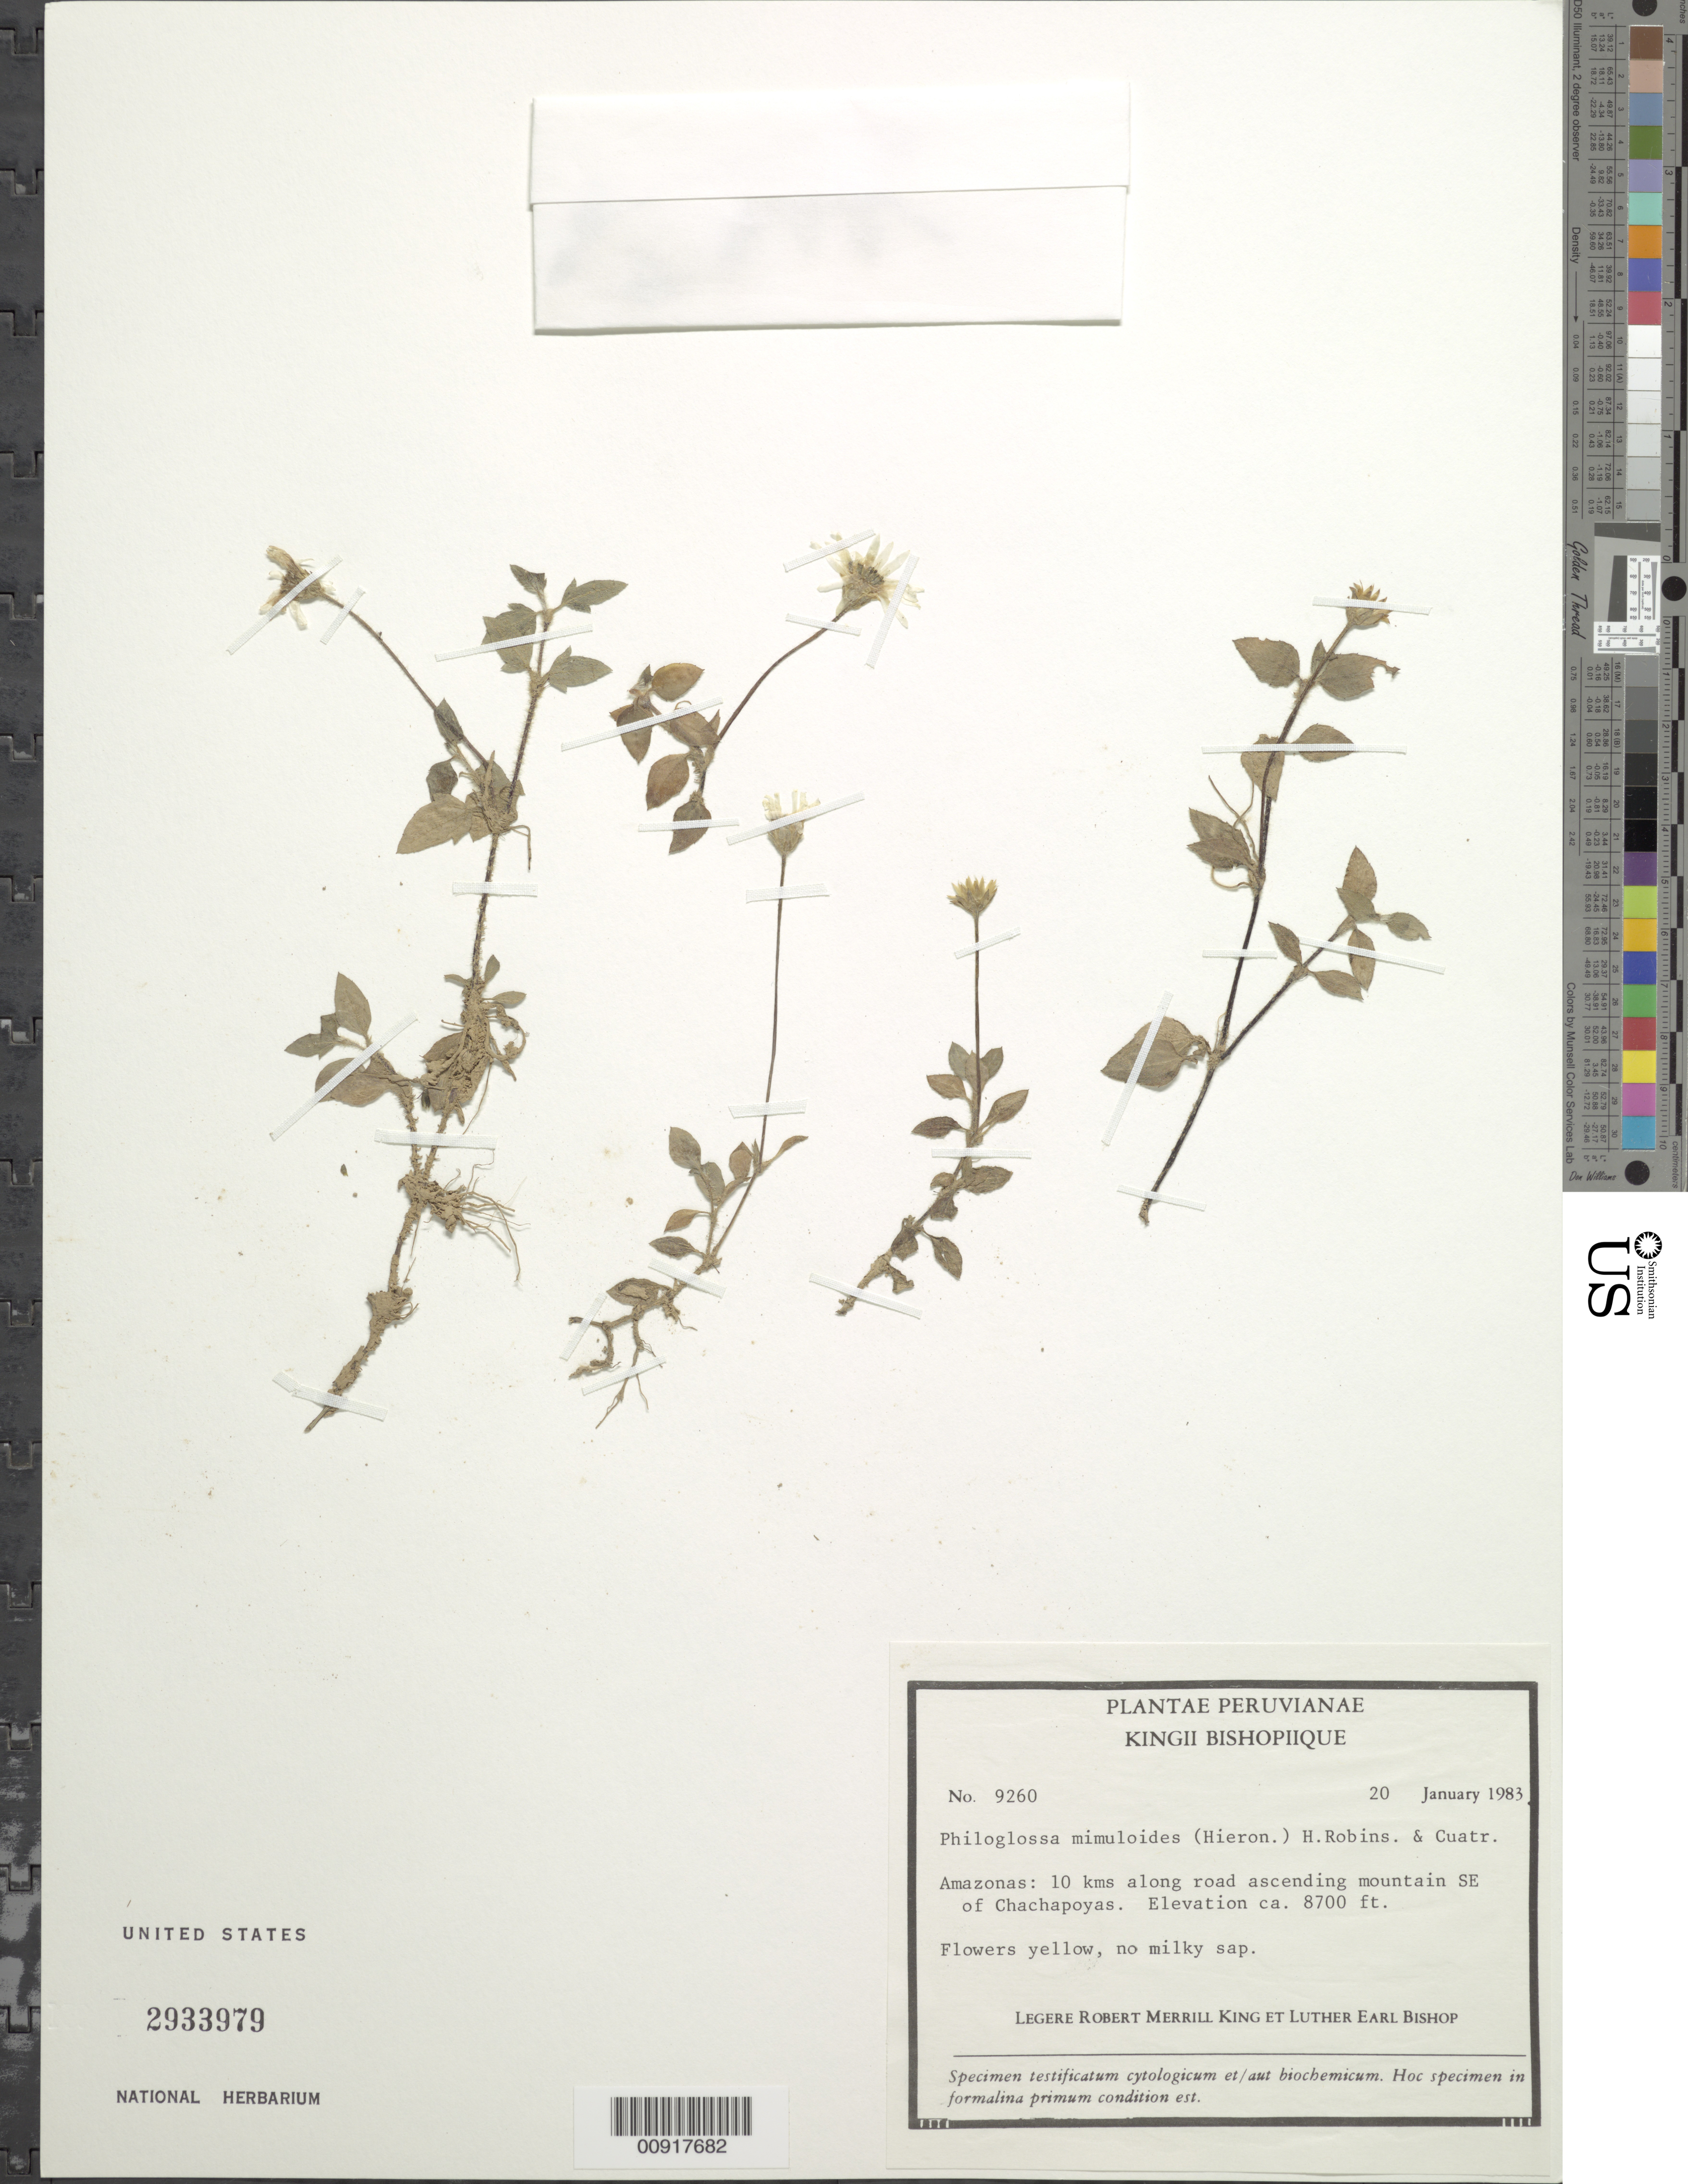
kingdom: Plantae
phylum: Tracheophyta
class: Magnoliopsida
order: Asterales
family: Asteraceae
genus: Philoglossa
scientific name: Philoglossa mimuloides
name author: (Hieron.) H. Rob. & Brettell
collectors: R. M. King & L. E. Bishop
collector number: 9260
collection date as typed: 20 January 1983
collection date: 1983-01-20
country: Peru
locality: Amazonas: 10 km along road ascending mountain SE of Chachapoyas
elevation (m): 2652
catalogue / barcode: US 2933979